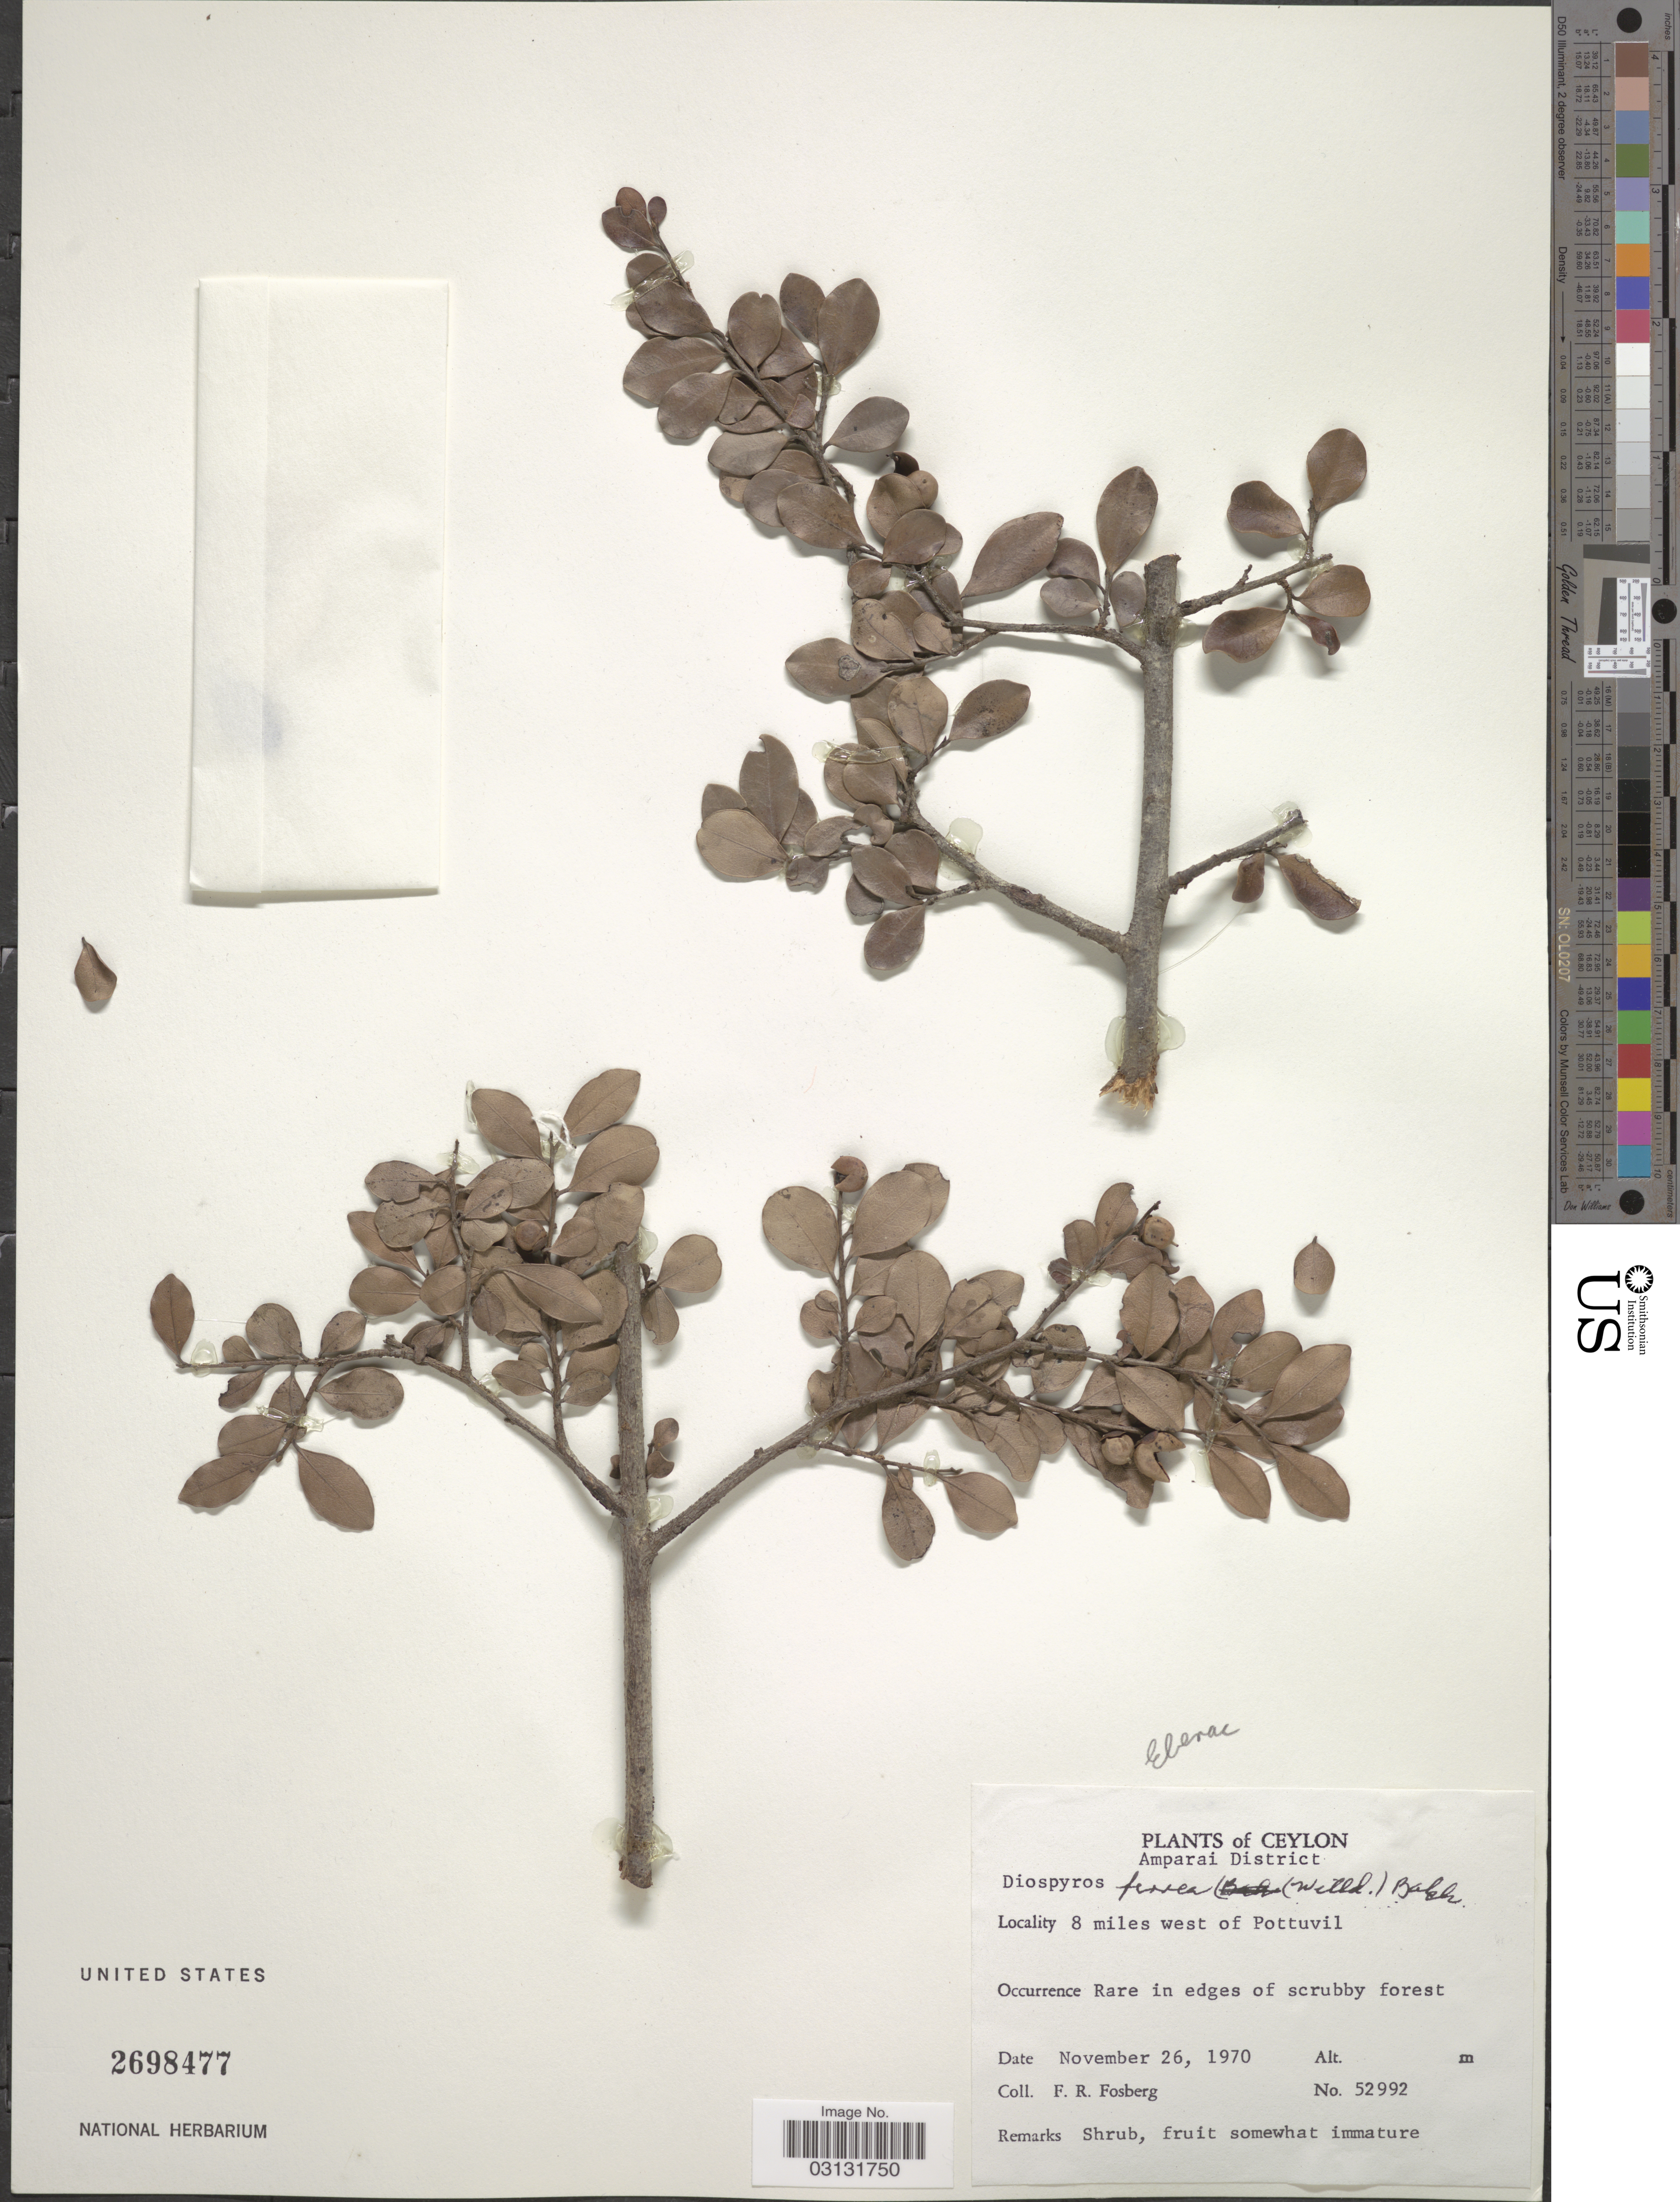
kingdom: Plantae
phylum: Tracheophyta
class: Magnoliopsida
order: Ericales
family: Ebenaceae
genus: Diospyros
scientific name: Diospyros ferrea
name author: (Willd.) Bakh.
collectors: F. R. Fosberg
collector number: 52992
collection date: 1970-11-26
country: Sri Lanka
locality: Ceylon. Amparai District. 8 miles west of Pottuvil.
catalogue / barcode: US 2698477